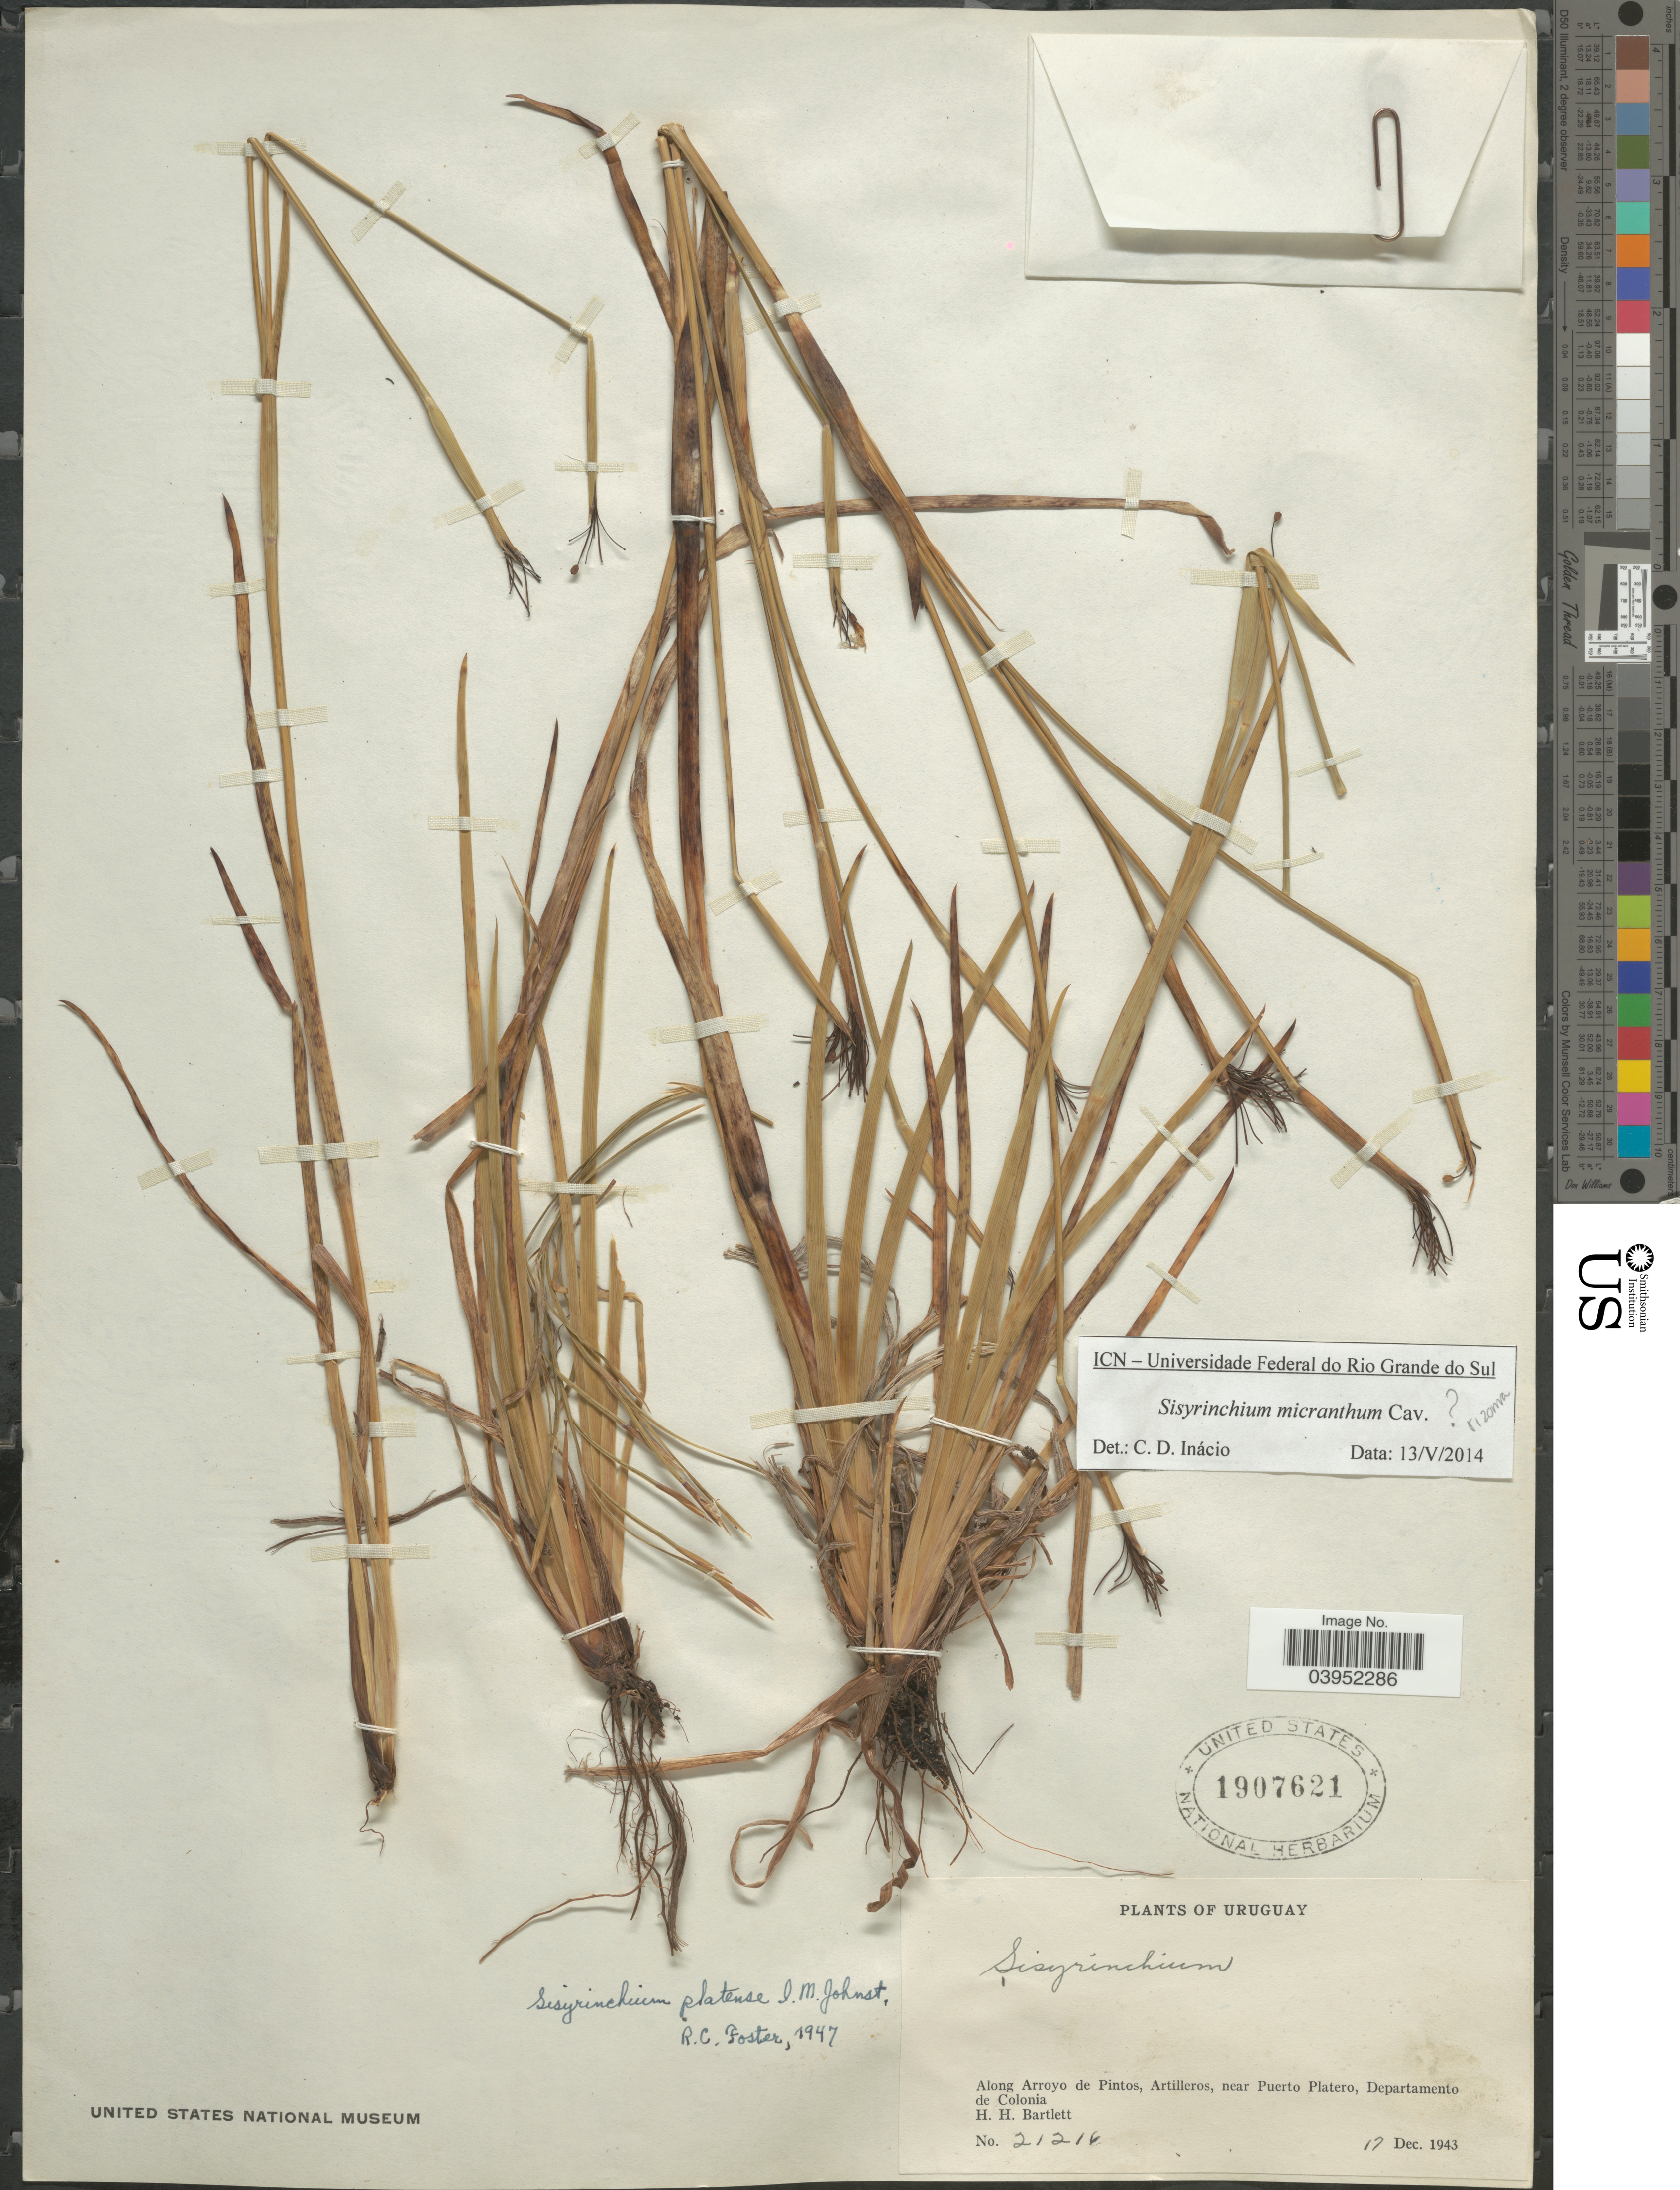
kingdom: Plantae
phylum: Tracheophyta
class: Liliopsida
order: Asparagales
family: Iridaceae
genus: Sisyrinchium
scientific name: Sisyrinchium micranthum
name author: Cav.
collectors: H. H. Bartlett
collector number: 21216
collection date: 1943-12-17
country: Uruguay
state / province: Colonia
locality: Along Arroyo de Pintos, Artilleros, near Puerto Platero, Departamento de Colonia.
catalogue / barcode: US 1907621